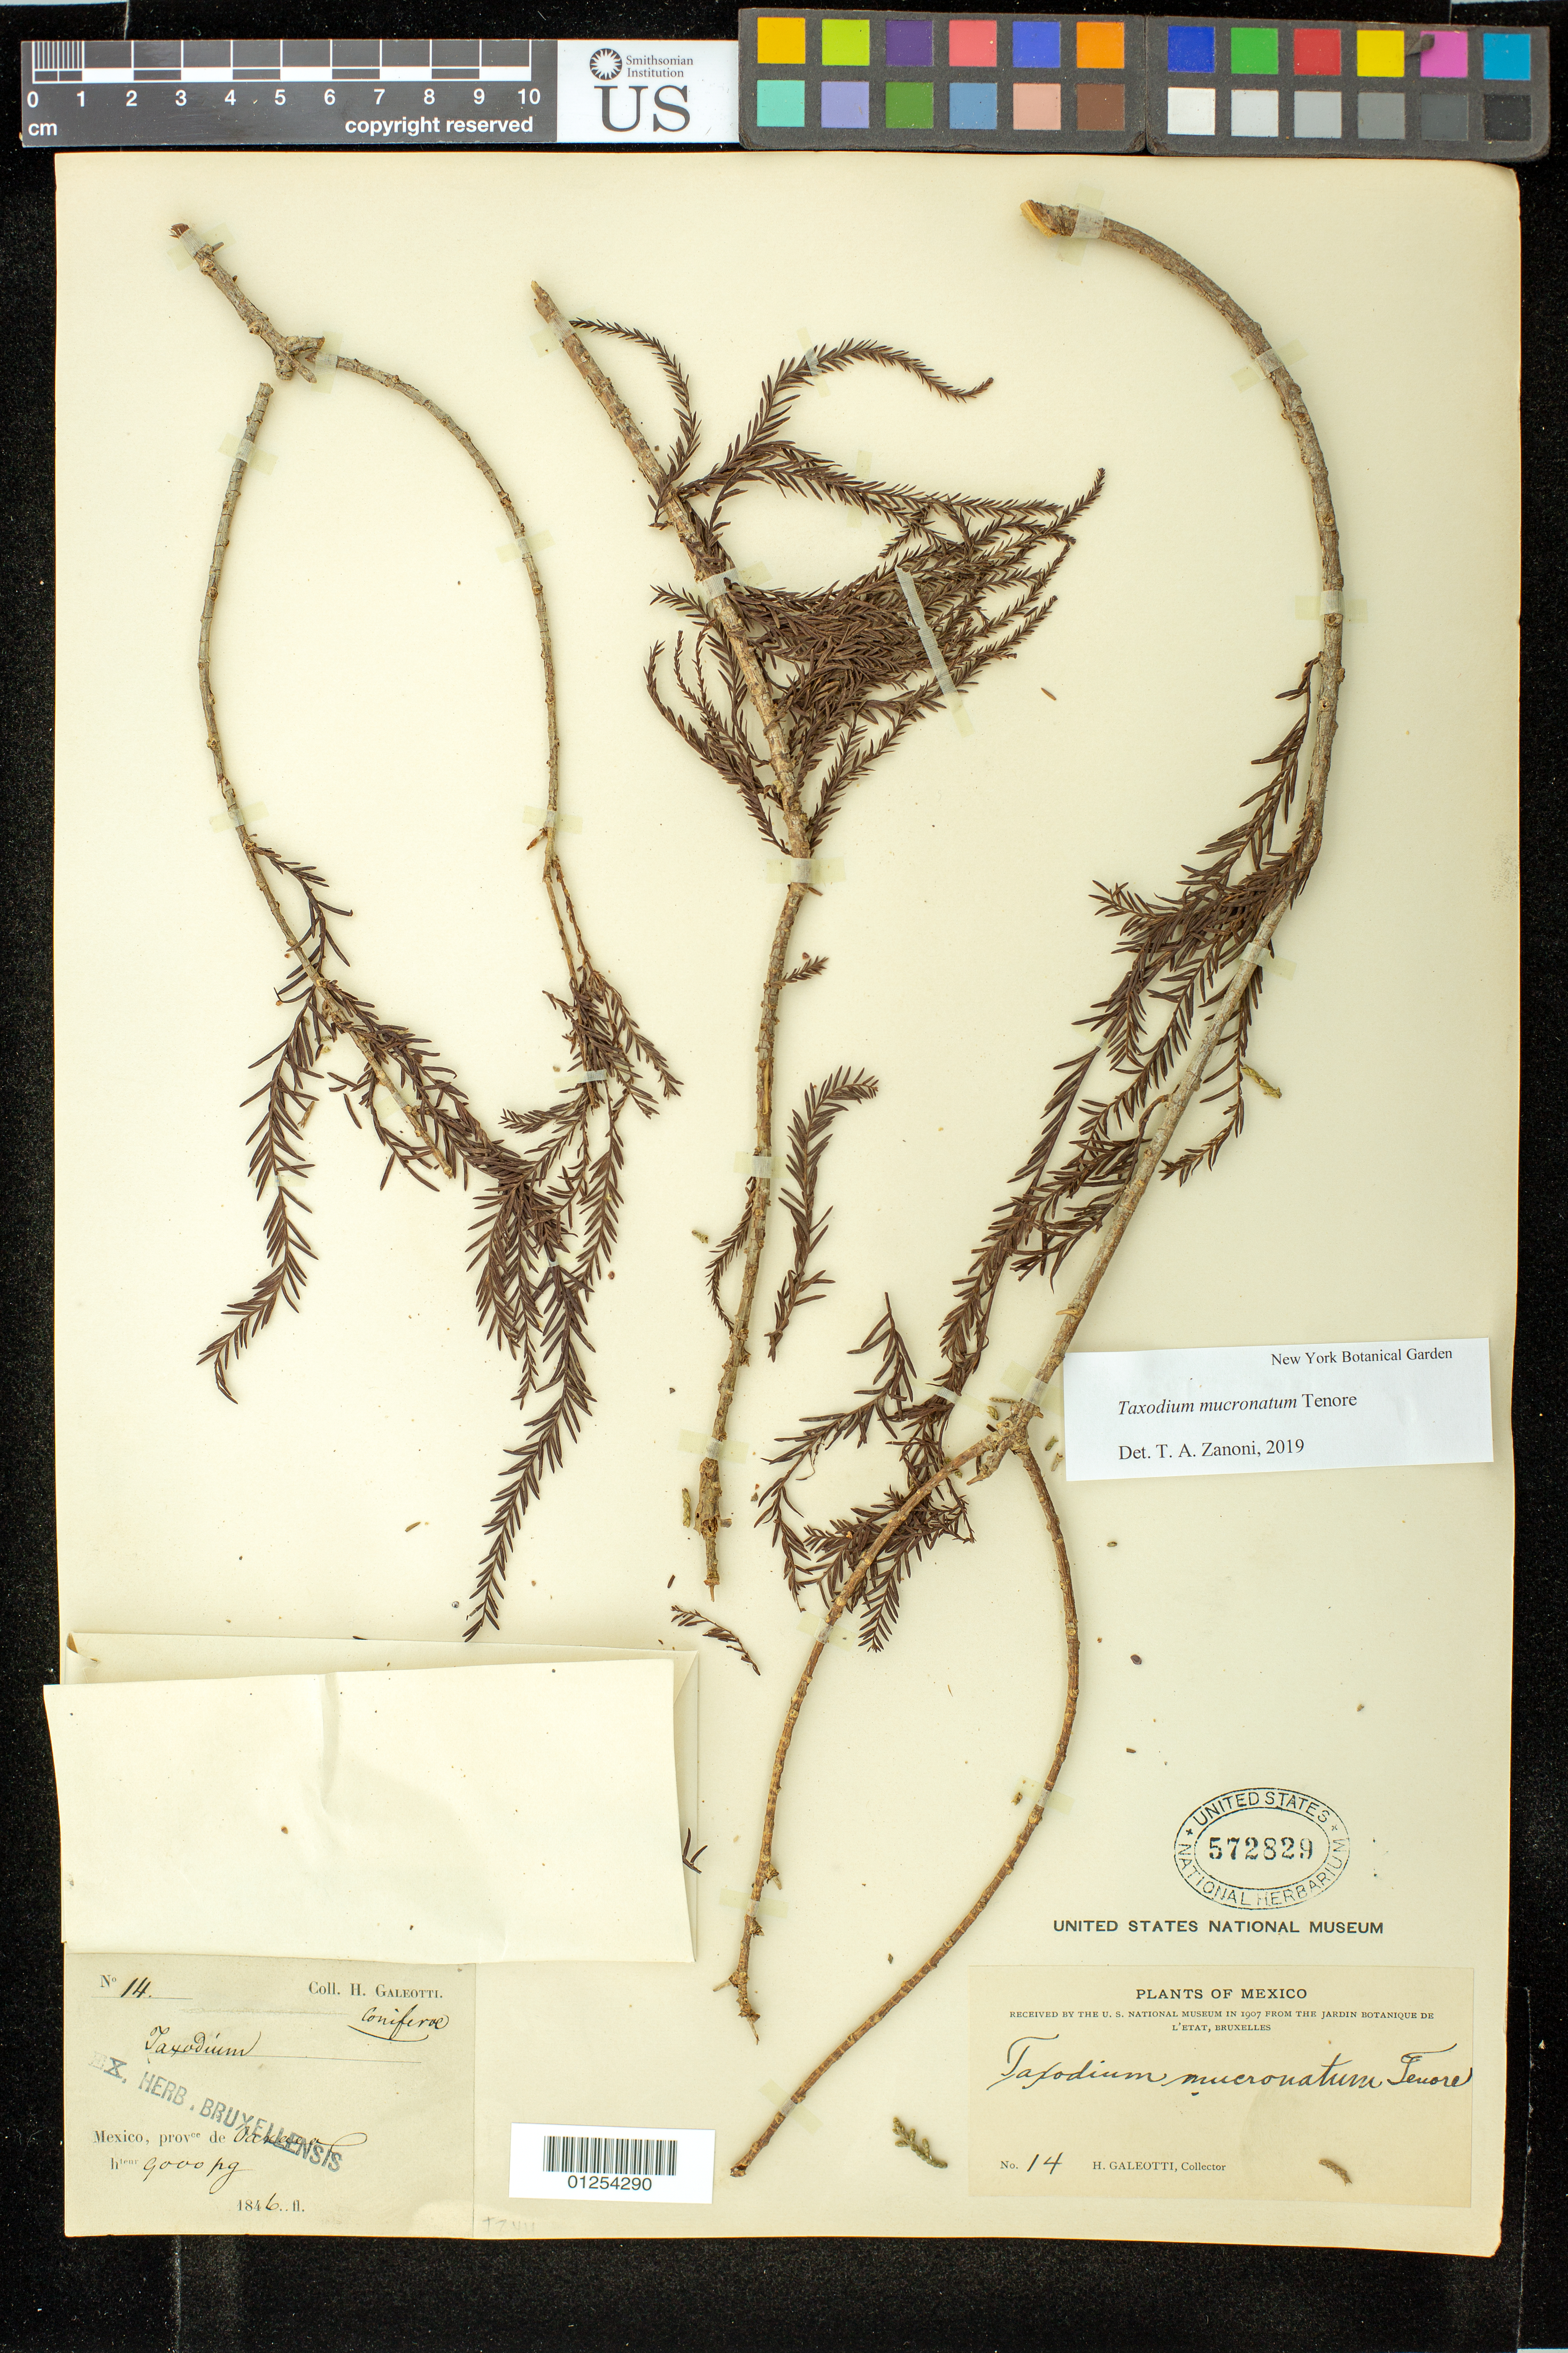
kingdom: Plantae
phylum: Tracheophyta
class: Pinopsida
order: Pinales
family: Cupressaceae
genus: Taxodium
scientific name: Taxodium mucronatum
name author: Ten.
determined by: Zanoni, T. A., (NY), New York Botanical Garden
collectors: H. G. Galeotti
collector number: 14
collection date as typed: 1846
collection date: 1846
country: Mexico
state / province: Oaxaca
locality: Provce. de Oaxaca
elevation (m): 1829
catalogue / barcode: US 572829